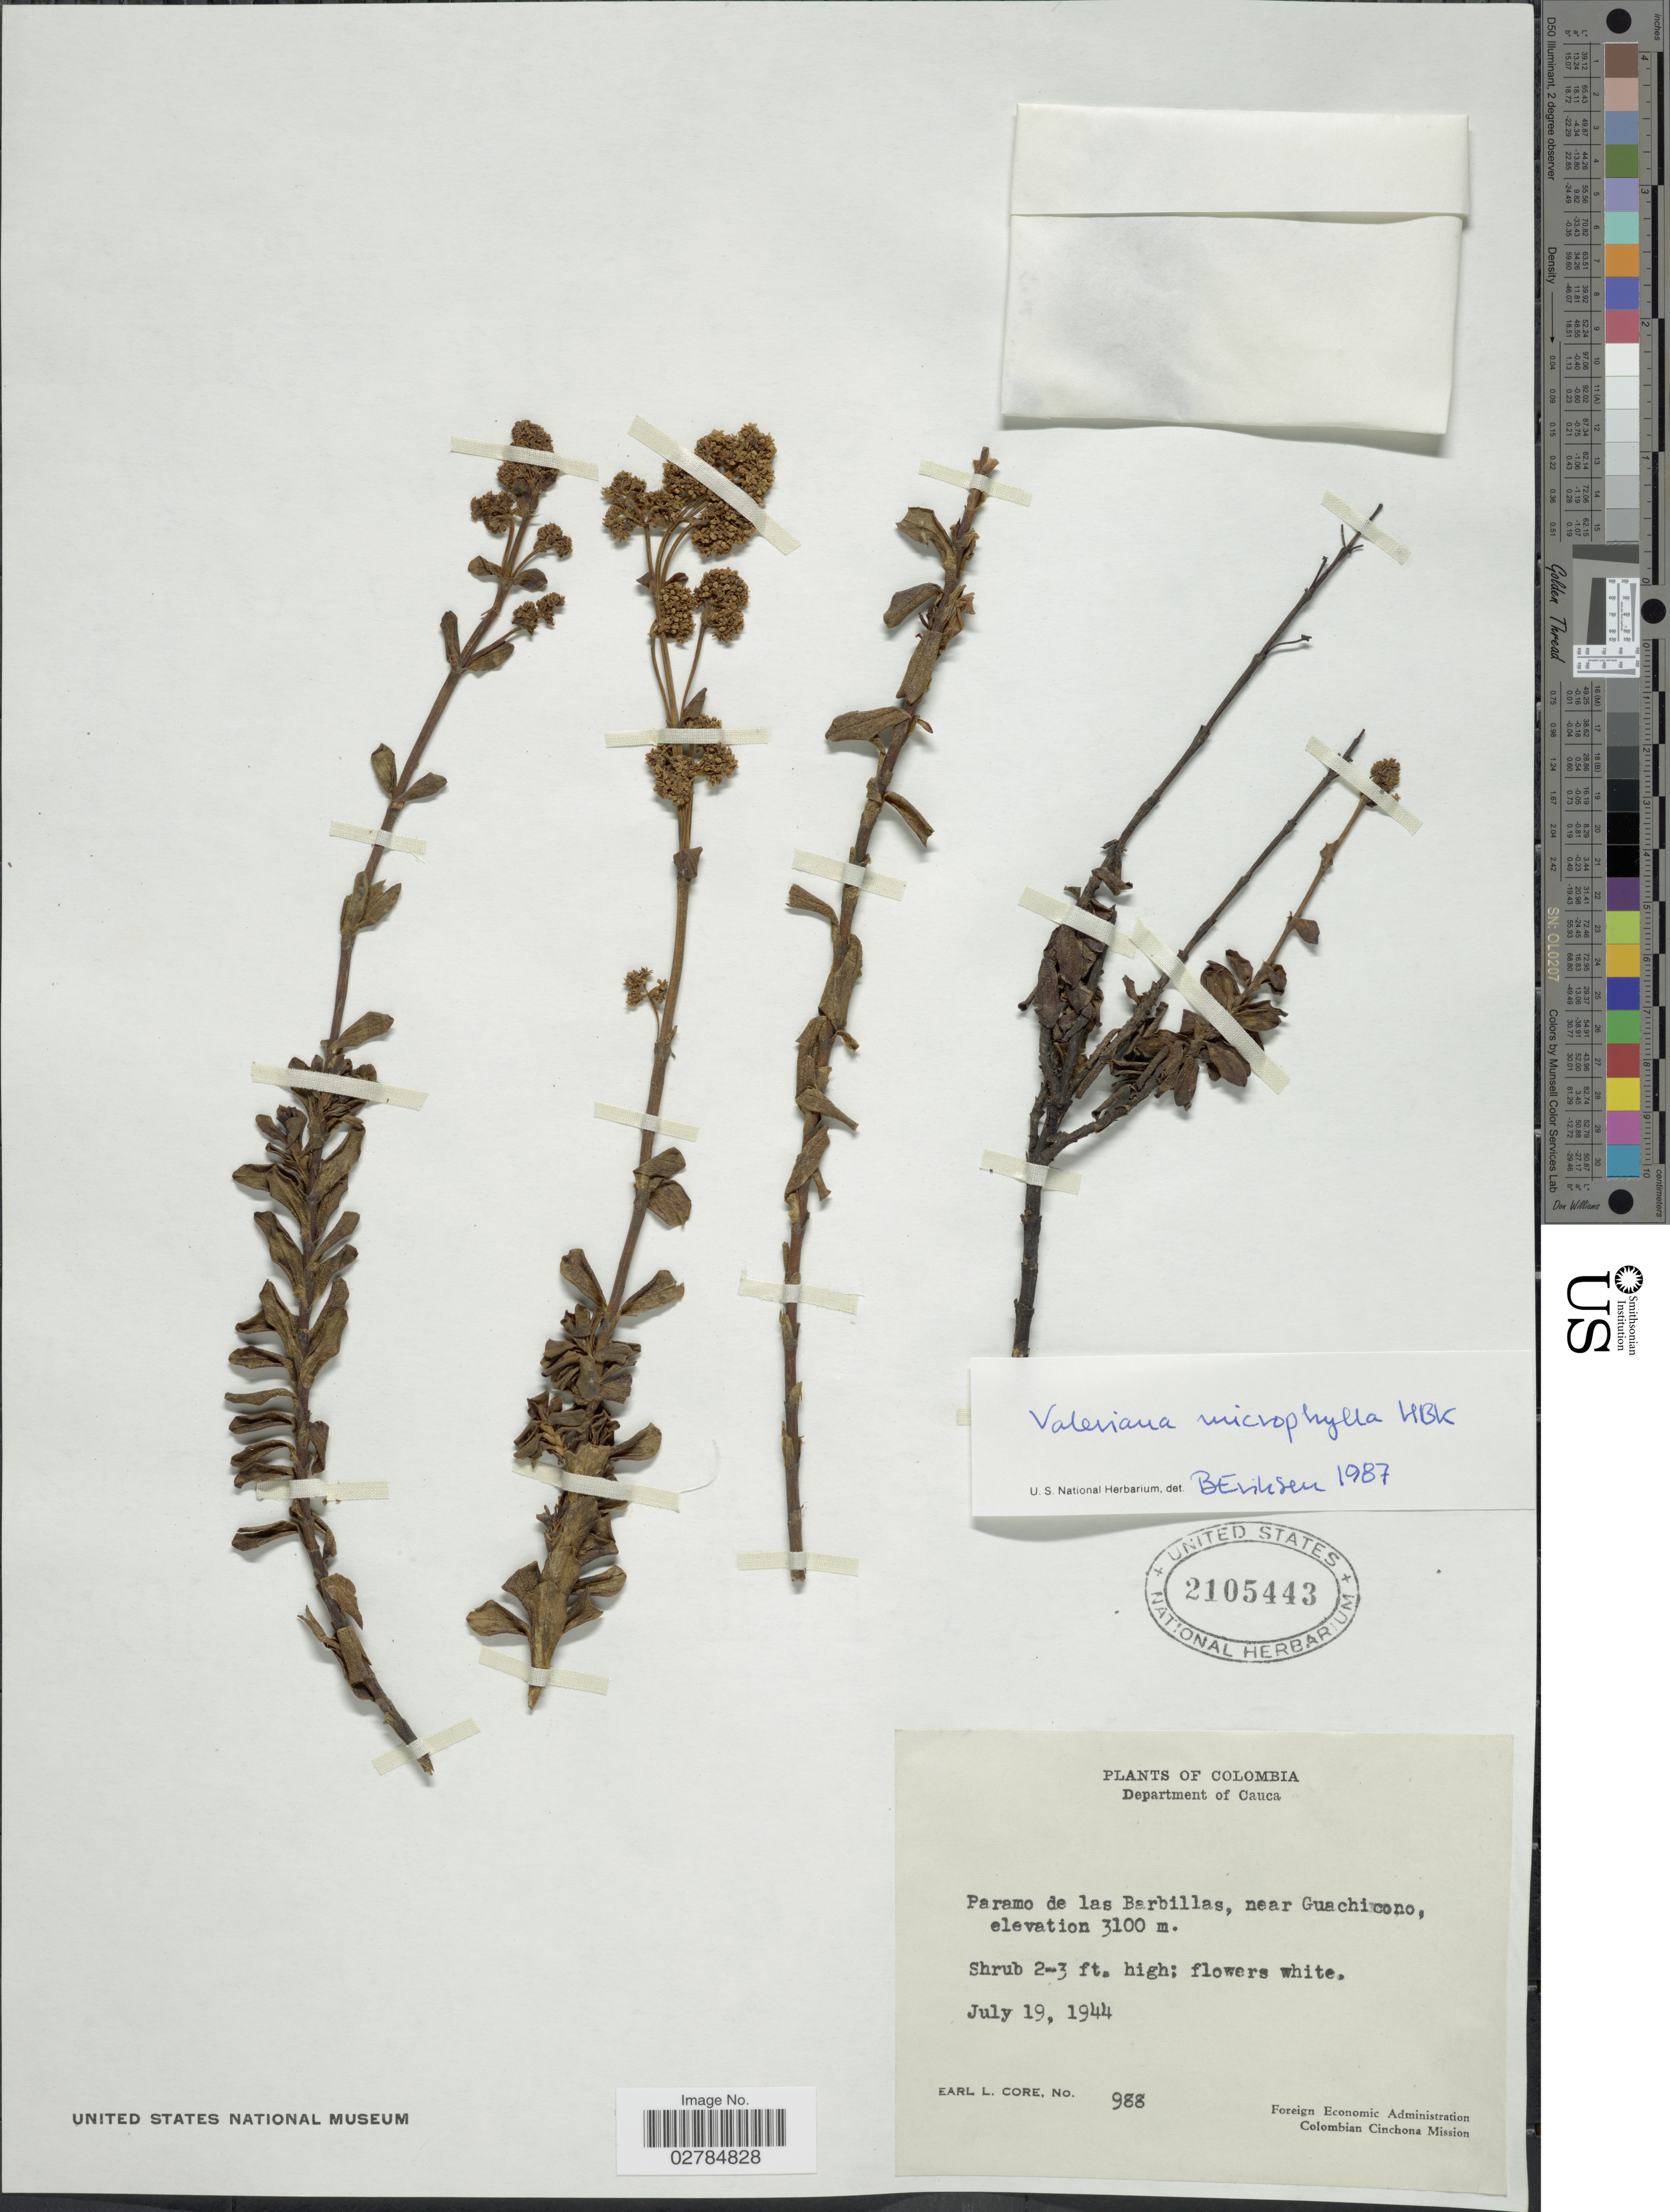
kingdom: Plantae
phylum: Tracheophyta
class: Magnoliopsida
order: Dipsacales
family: Caprifoliaceae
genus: Valeriana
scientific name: Valeriana microphylla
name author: Kunth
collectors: E. L. Core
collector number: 988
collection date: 1944-07-19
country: Colombia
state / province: Cauca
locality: Department of Cauca. Paramo de las Barbillas, near Guachicono.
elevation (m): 3100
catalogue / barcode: US 2105443